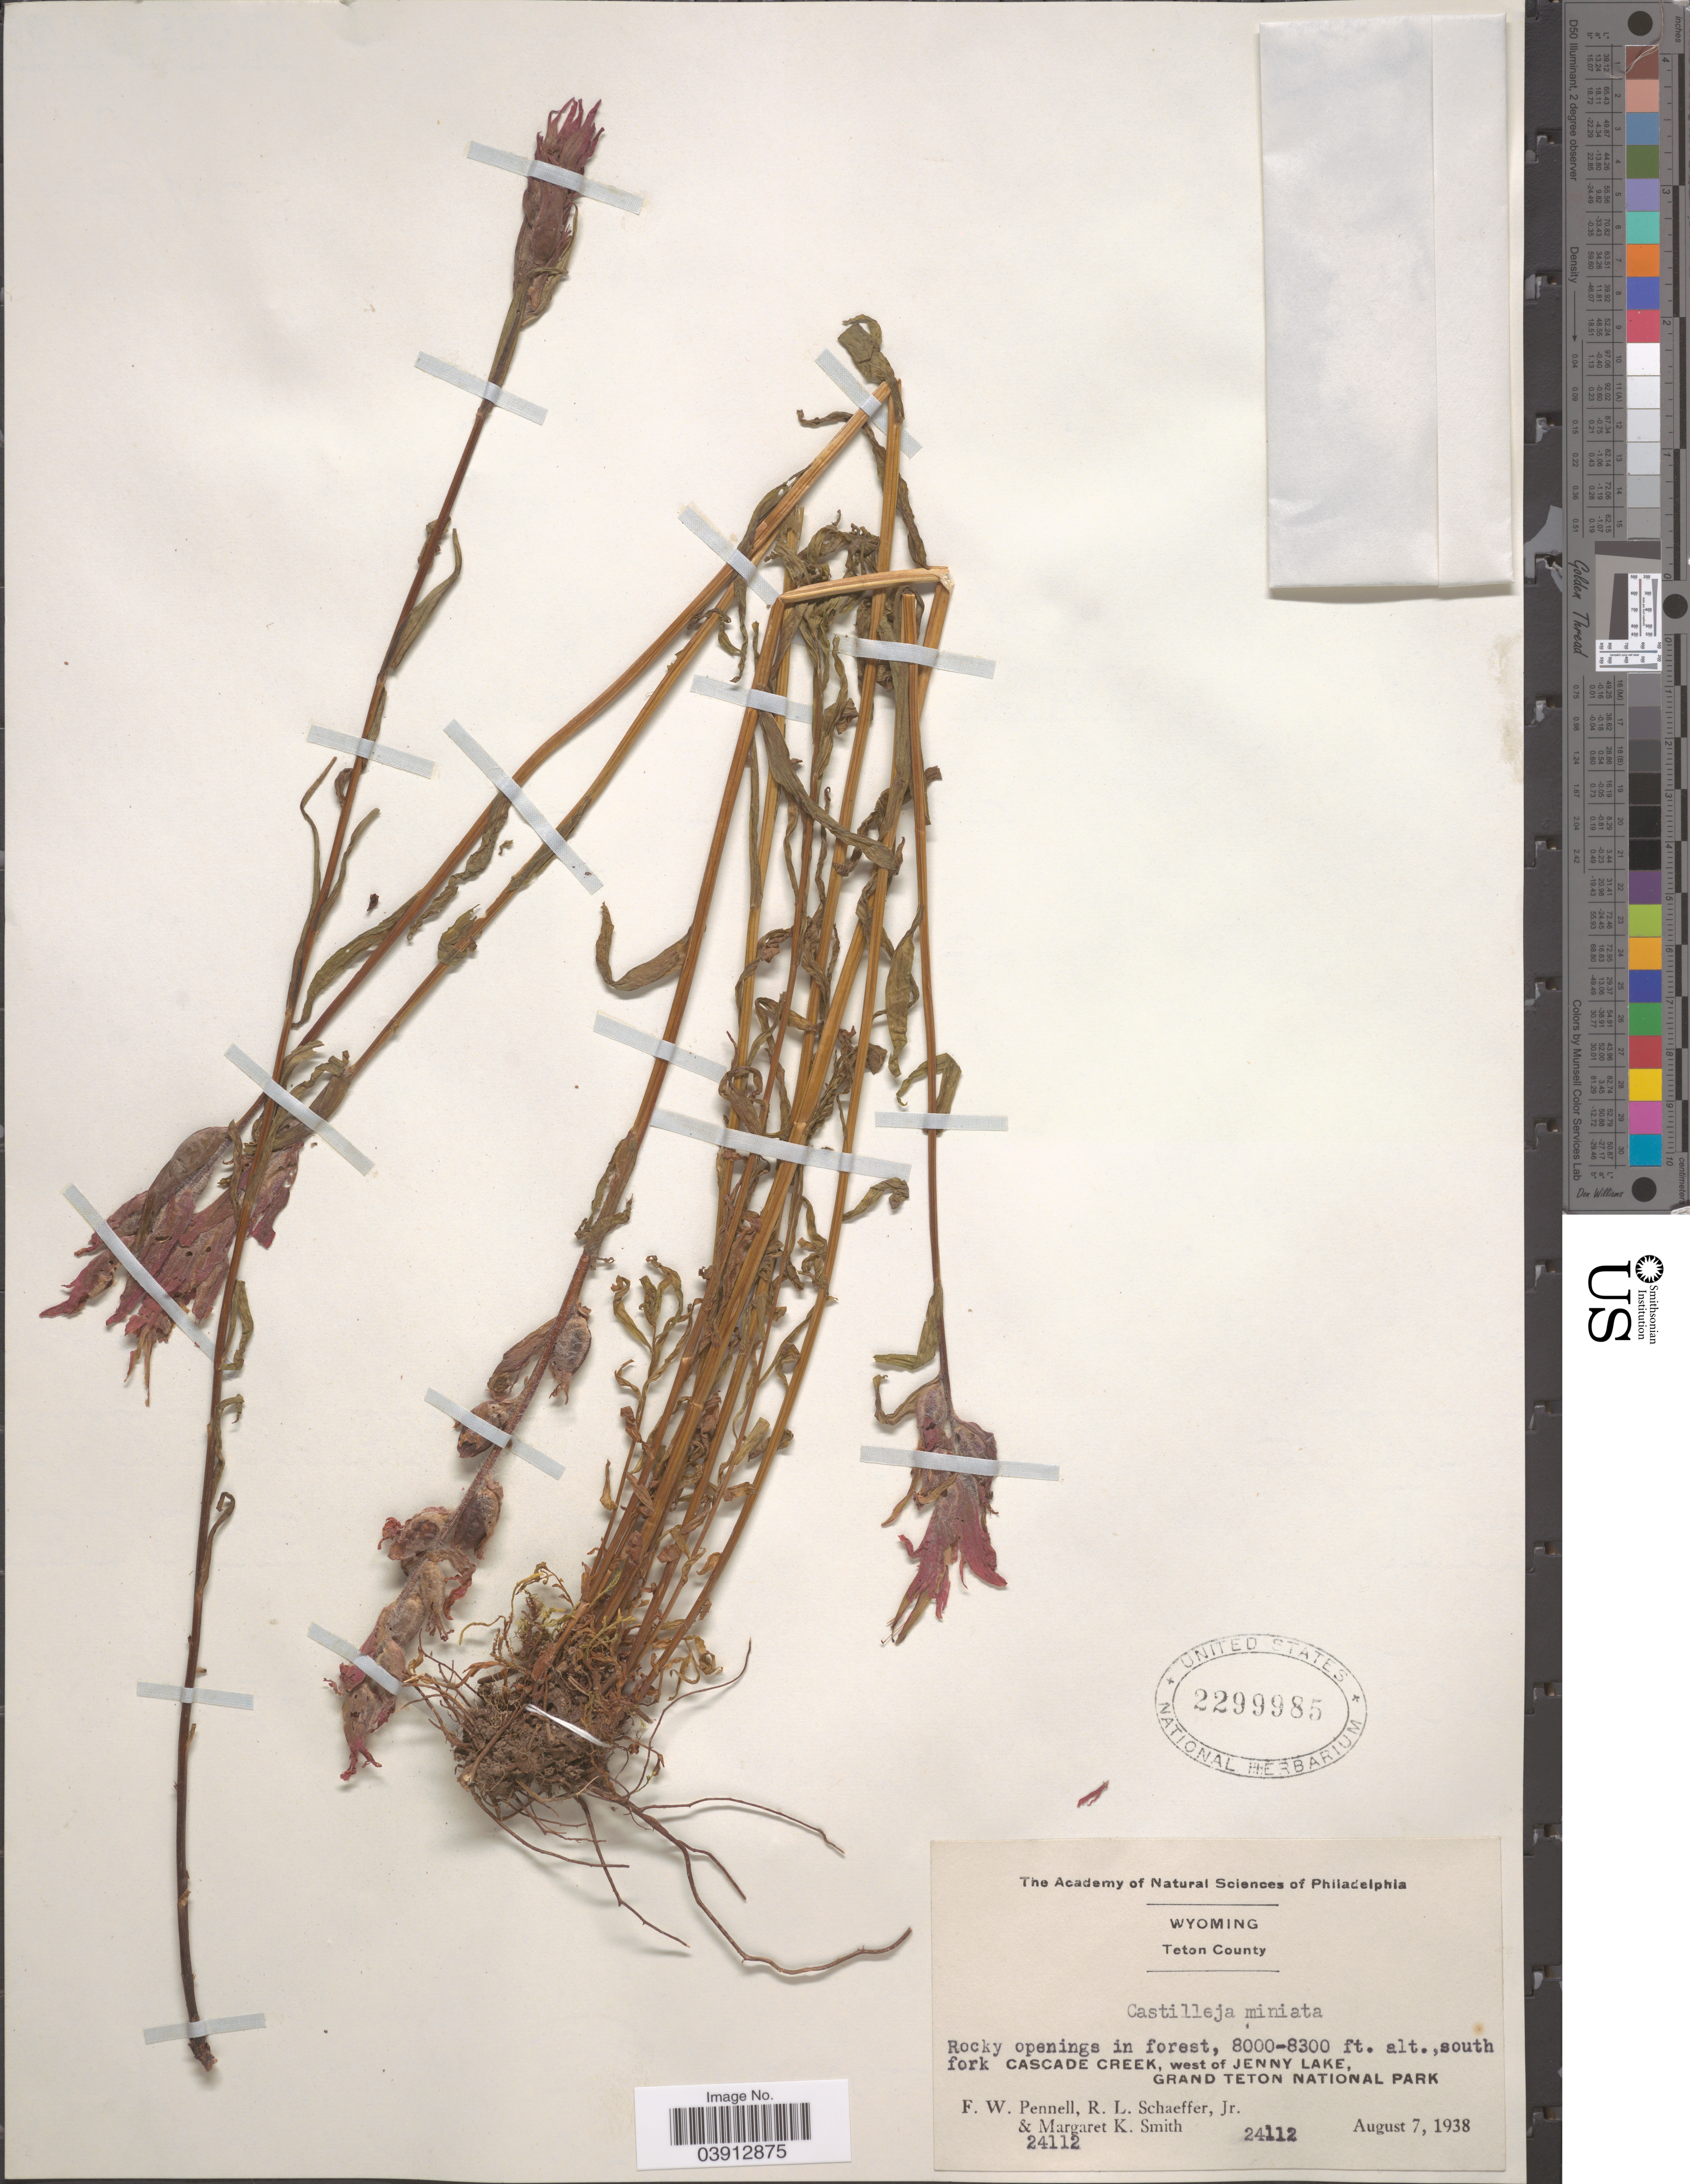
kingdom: Plantae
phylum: Tracheophyta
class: Magnoliopsida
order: Lamiales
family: Orobanchaceae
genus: Castilleja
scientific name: Castilleja miniata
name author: Douglas ex Hook.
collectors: F. W. Pennell, R. L. Schaeffer Jr. & M. Smith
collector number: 24112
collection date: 1938-08-07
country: United States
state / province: Wyoming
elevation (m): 2438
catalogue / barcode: US 2299985